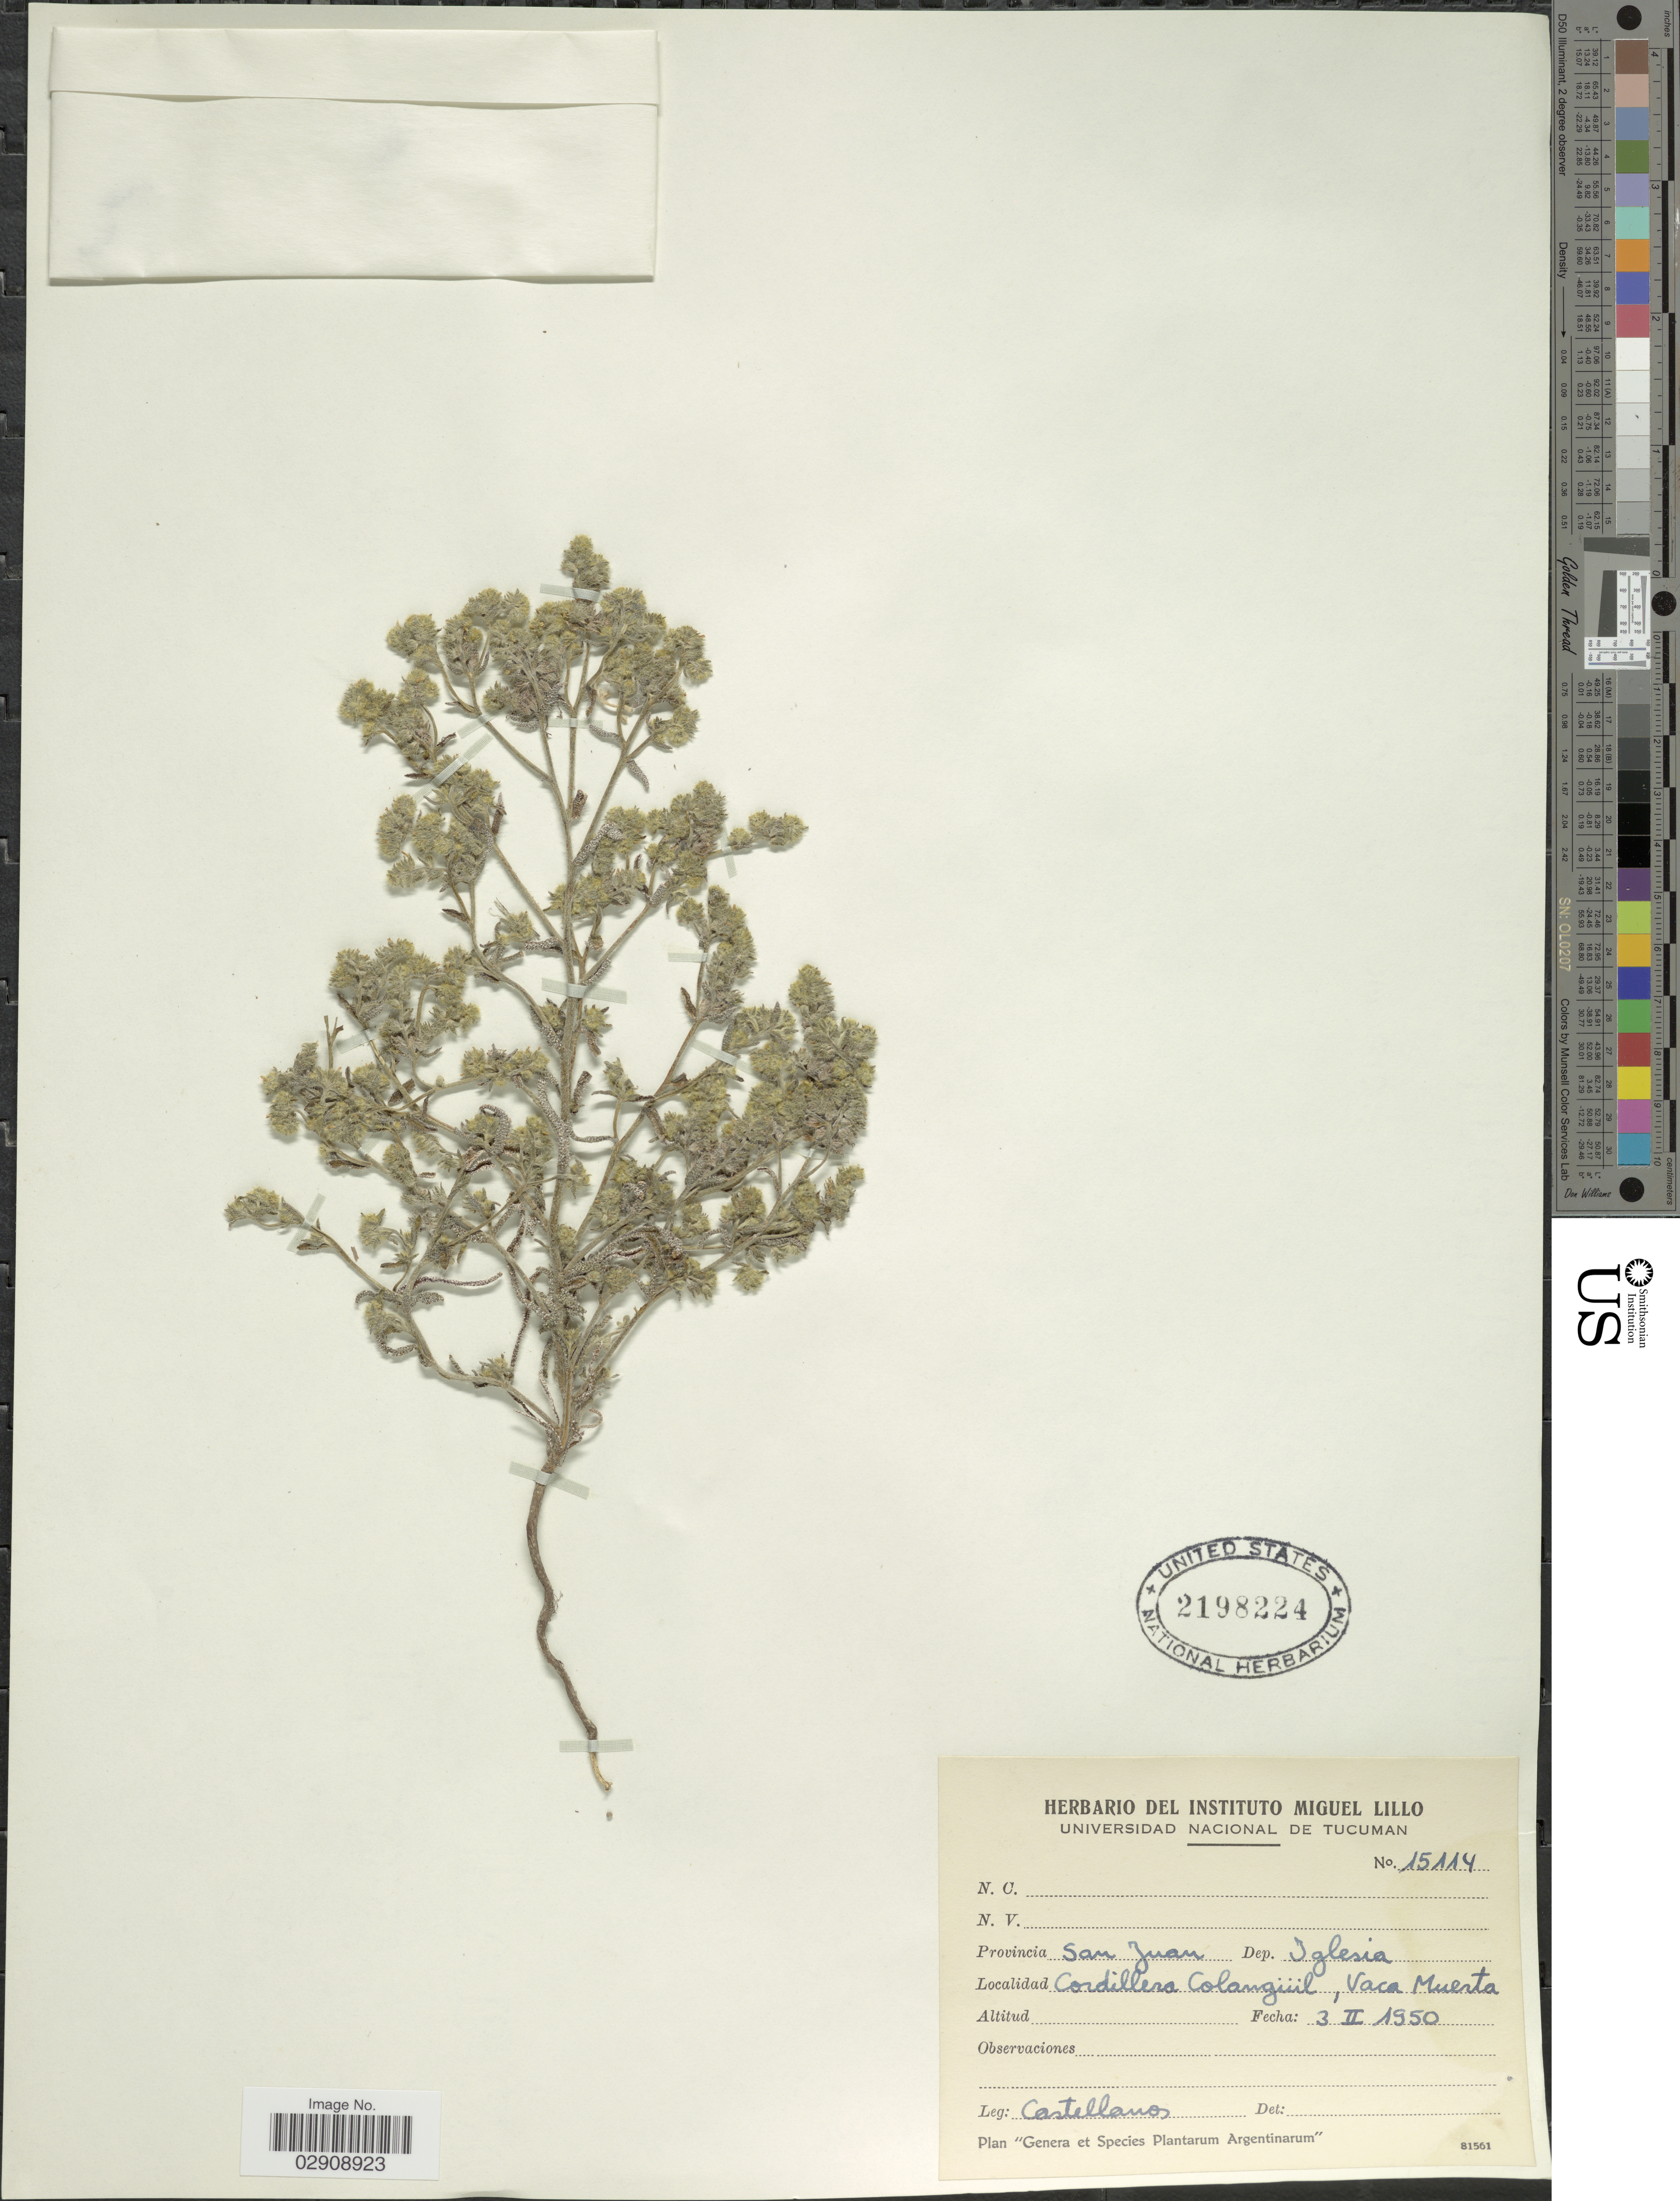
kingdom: Plantae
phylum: Tracheophyta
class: Magnoliopsida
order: Boraginales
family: Boraginaceae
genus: Johnstonella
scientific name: Johnstonella diplotricha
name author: (Phil.) Hasenstab & M.G. Simpson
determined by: Moroni, Pablo, (SI), Instituto de Botanica Darwinion (ARGENTINA)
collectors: -- Castellanos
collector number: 15114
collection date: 1950-02-03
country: Argentina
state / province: San Juan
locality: Cordillera Colangüil, Vaca Muerta. Provincia San Juan. Dep. Iglesia.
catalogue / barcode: US 2198224